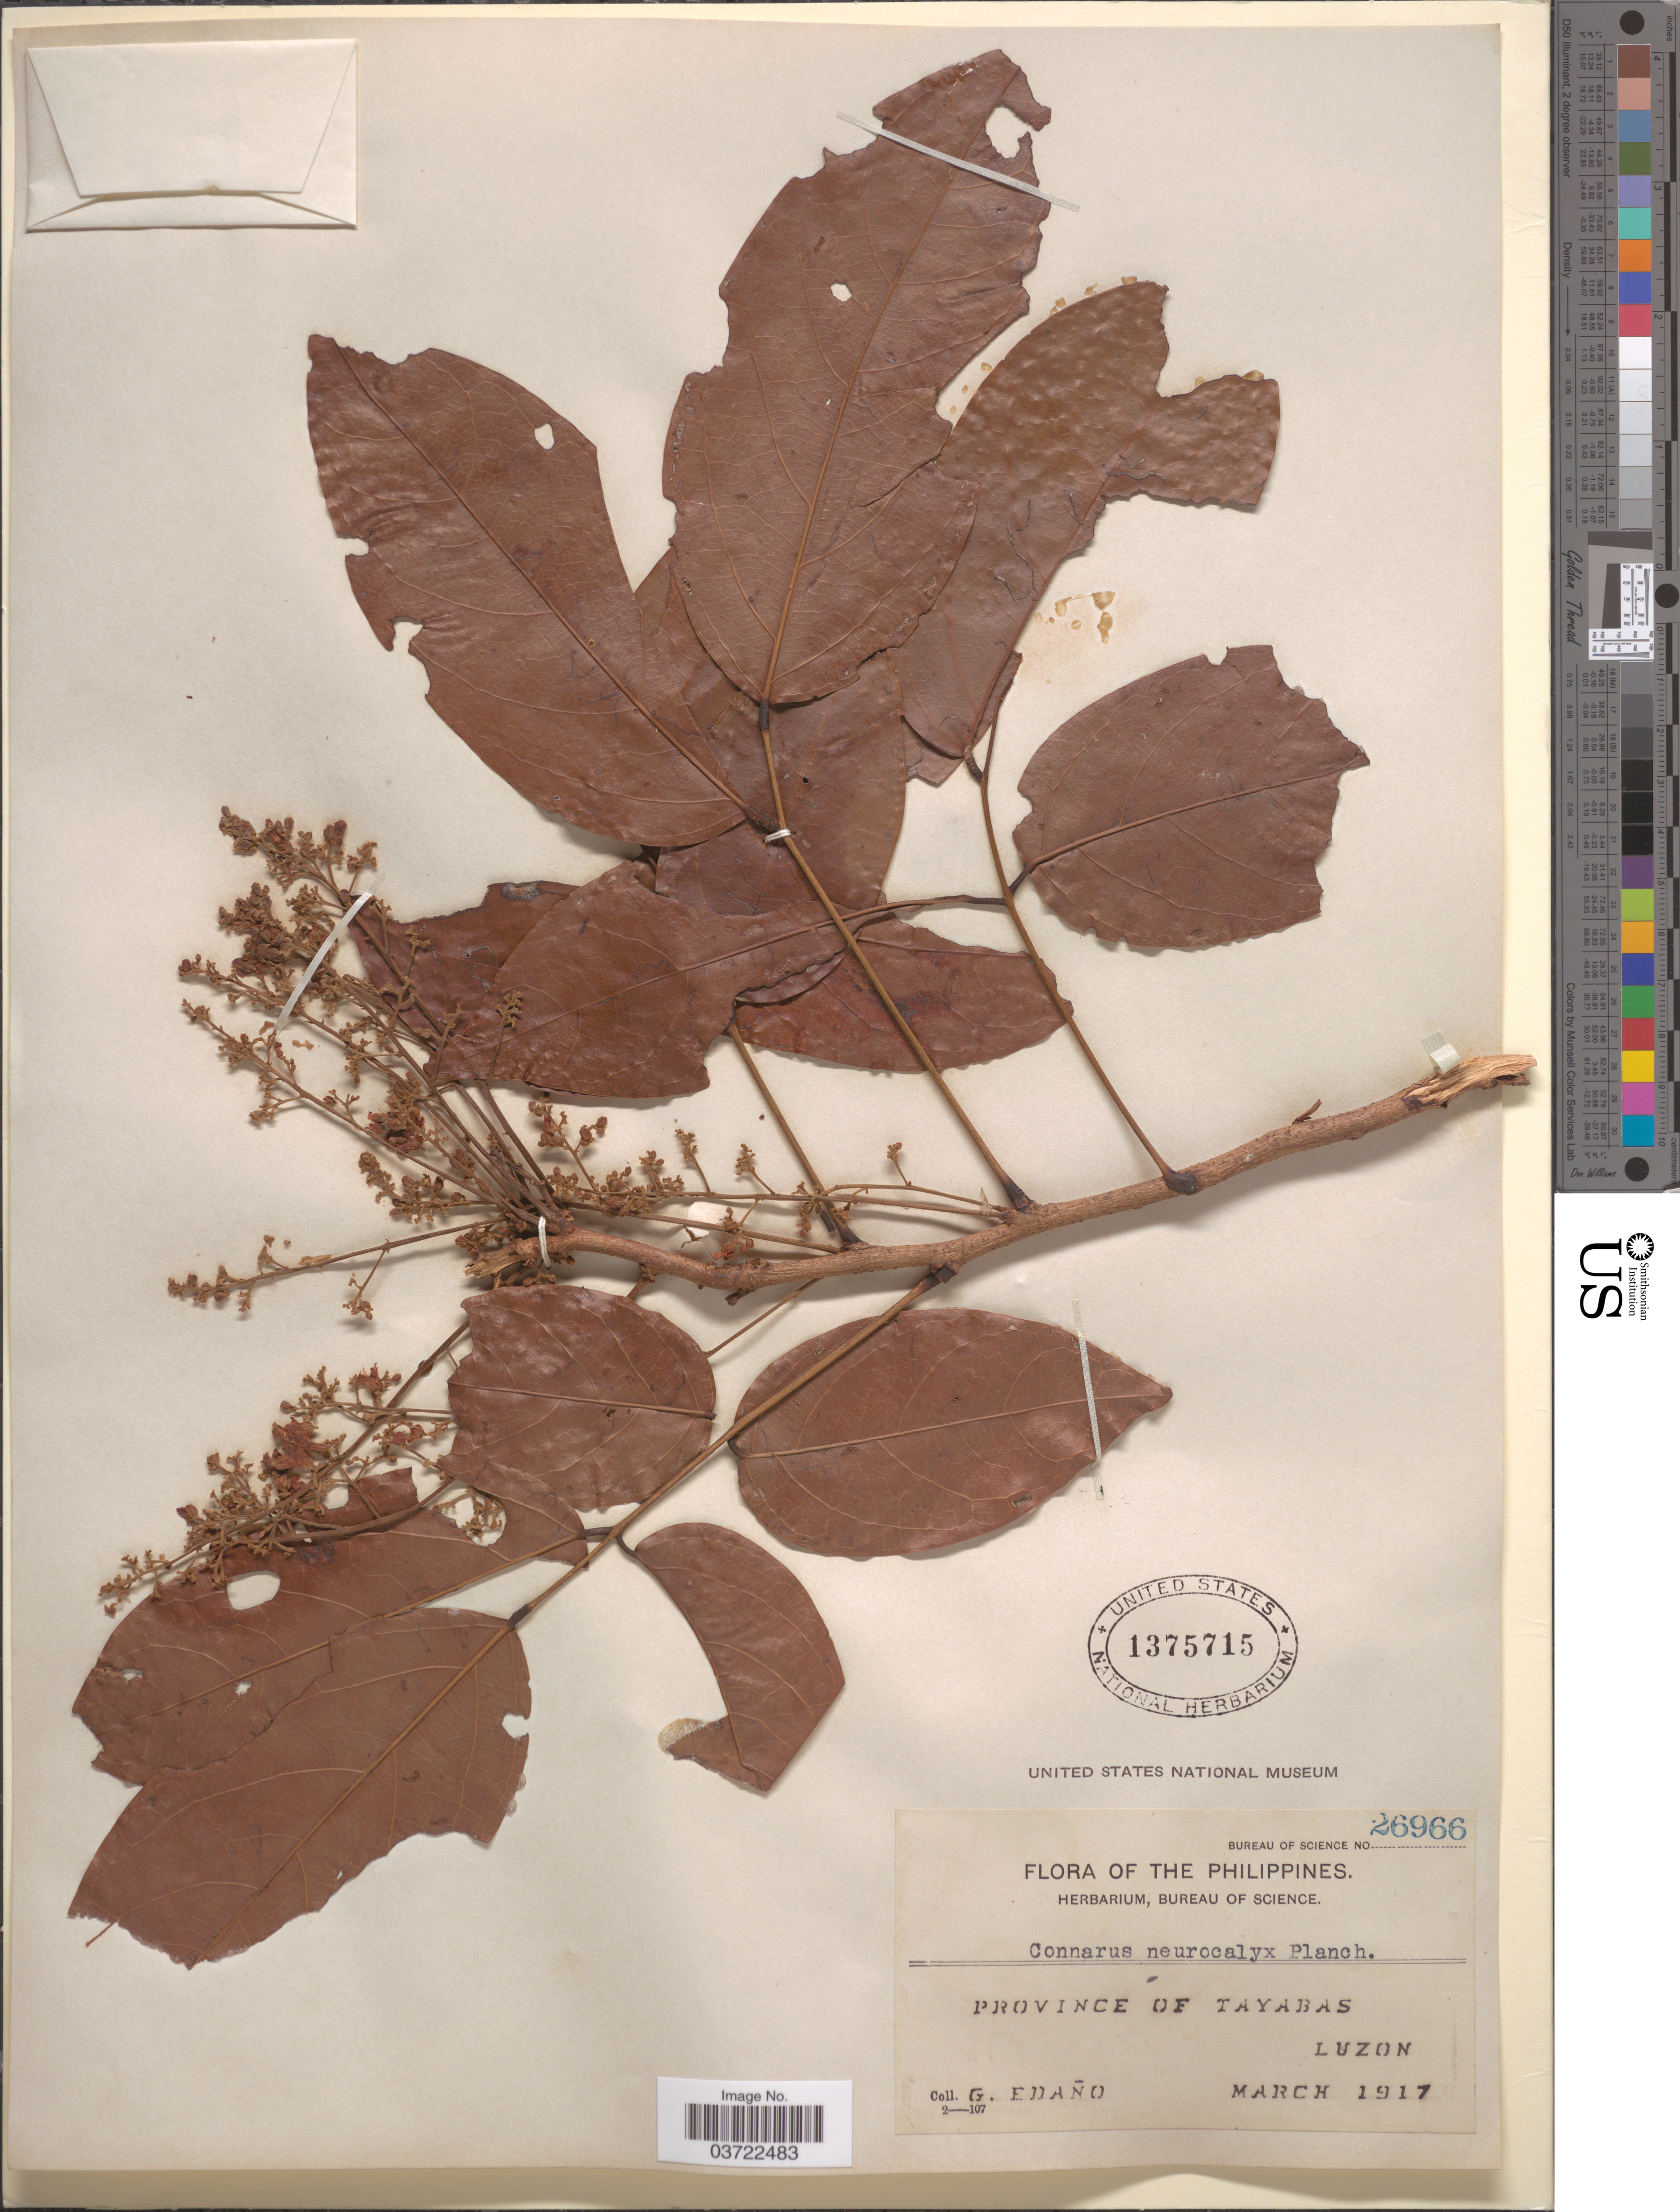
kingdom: Plantae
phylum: Tracheophyta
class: Magnoliopsida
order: Oxalidales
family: Connaraceae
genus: Connarus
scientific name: Connarus neurocalyx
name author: Planch.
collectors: G. Edaño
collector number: Bureau of Science 26966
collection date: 1917-03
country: Philippines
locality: Province of Tayabas, Luzon.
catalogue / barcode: US 1375715